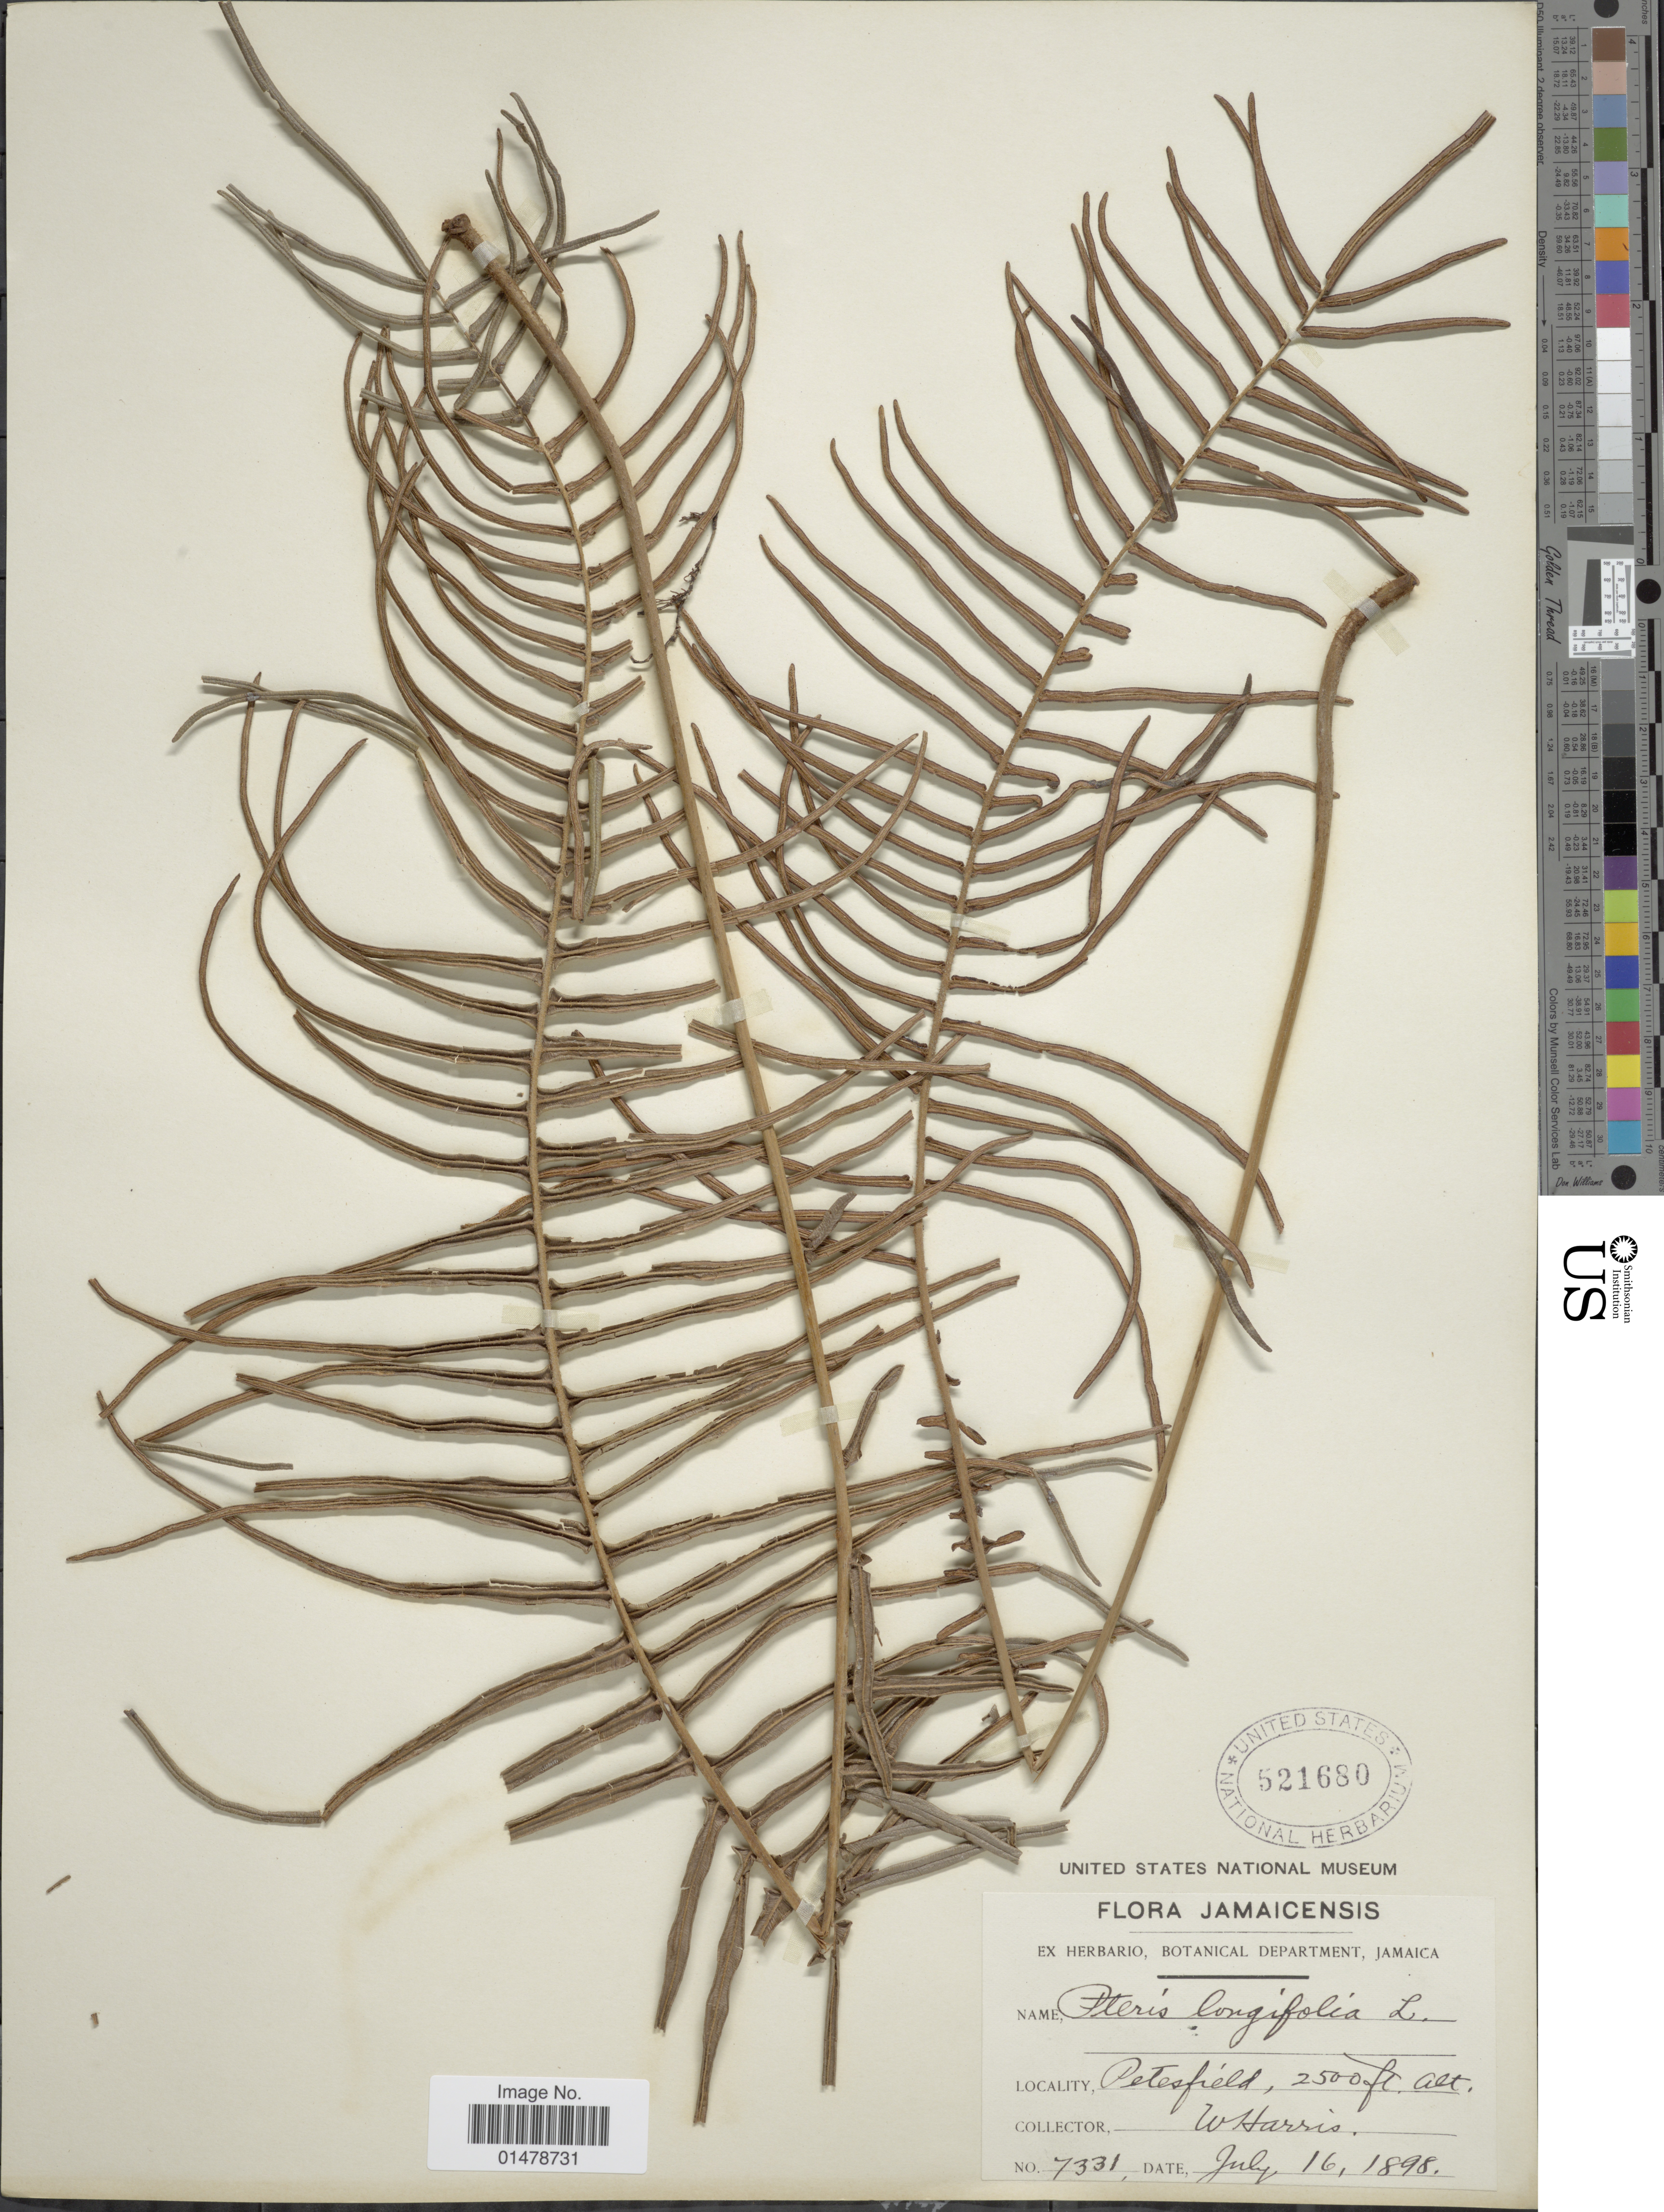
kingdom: Plantae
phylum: Tracheophyta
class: Polypodiopsida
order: Polypodiales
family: Pteridaceae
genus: Pteris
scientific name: Pteris longifolia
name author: L.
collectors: W. Harris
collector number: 7331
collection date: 1898-07-16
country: Jamaica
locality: Petesfield.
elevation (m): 762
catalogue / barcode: US 521680